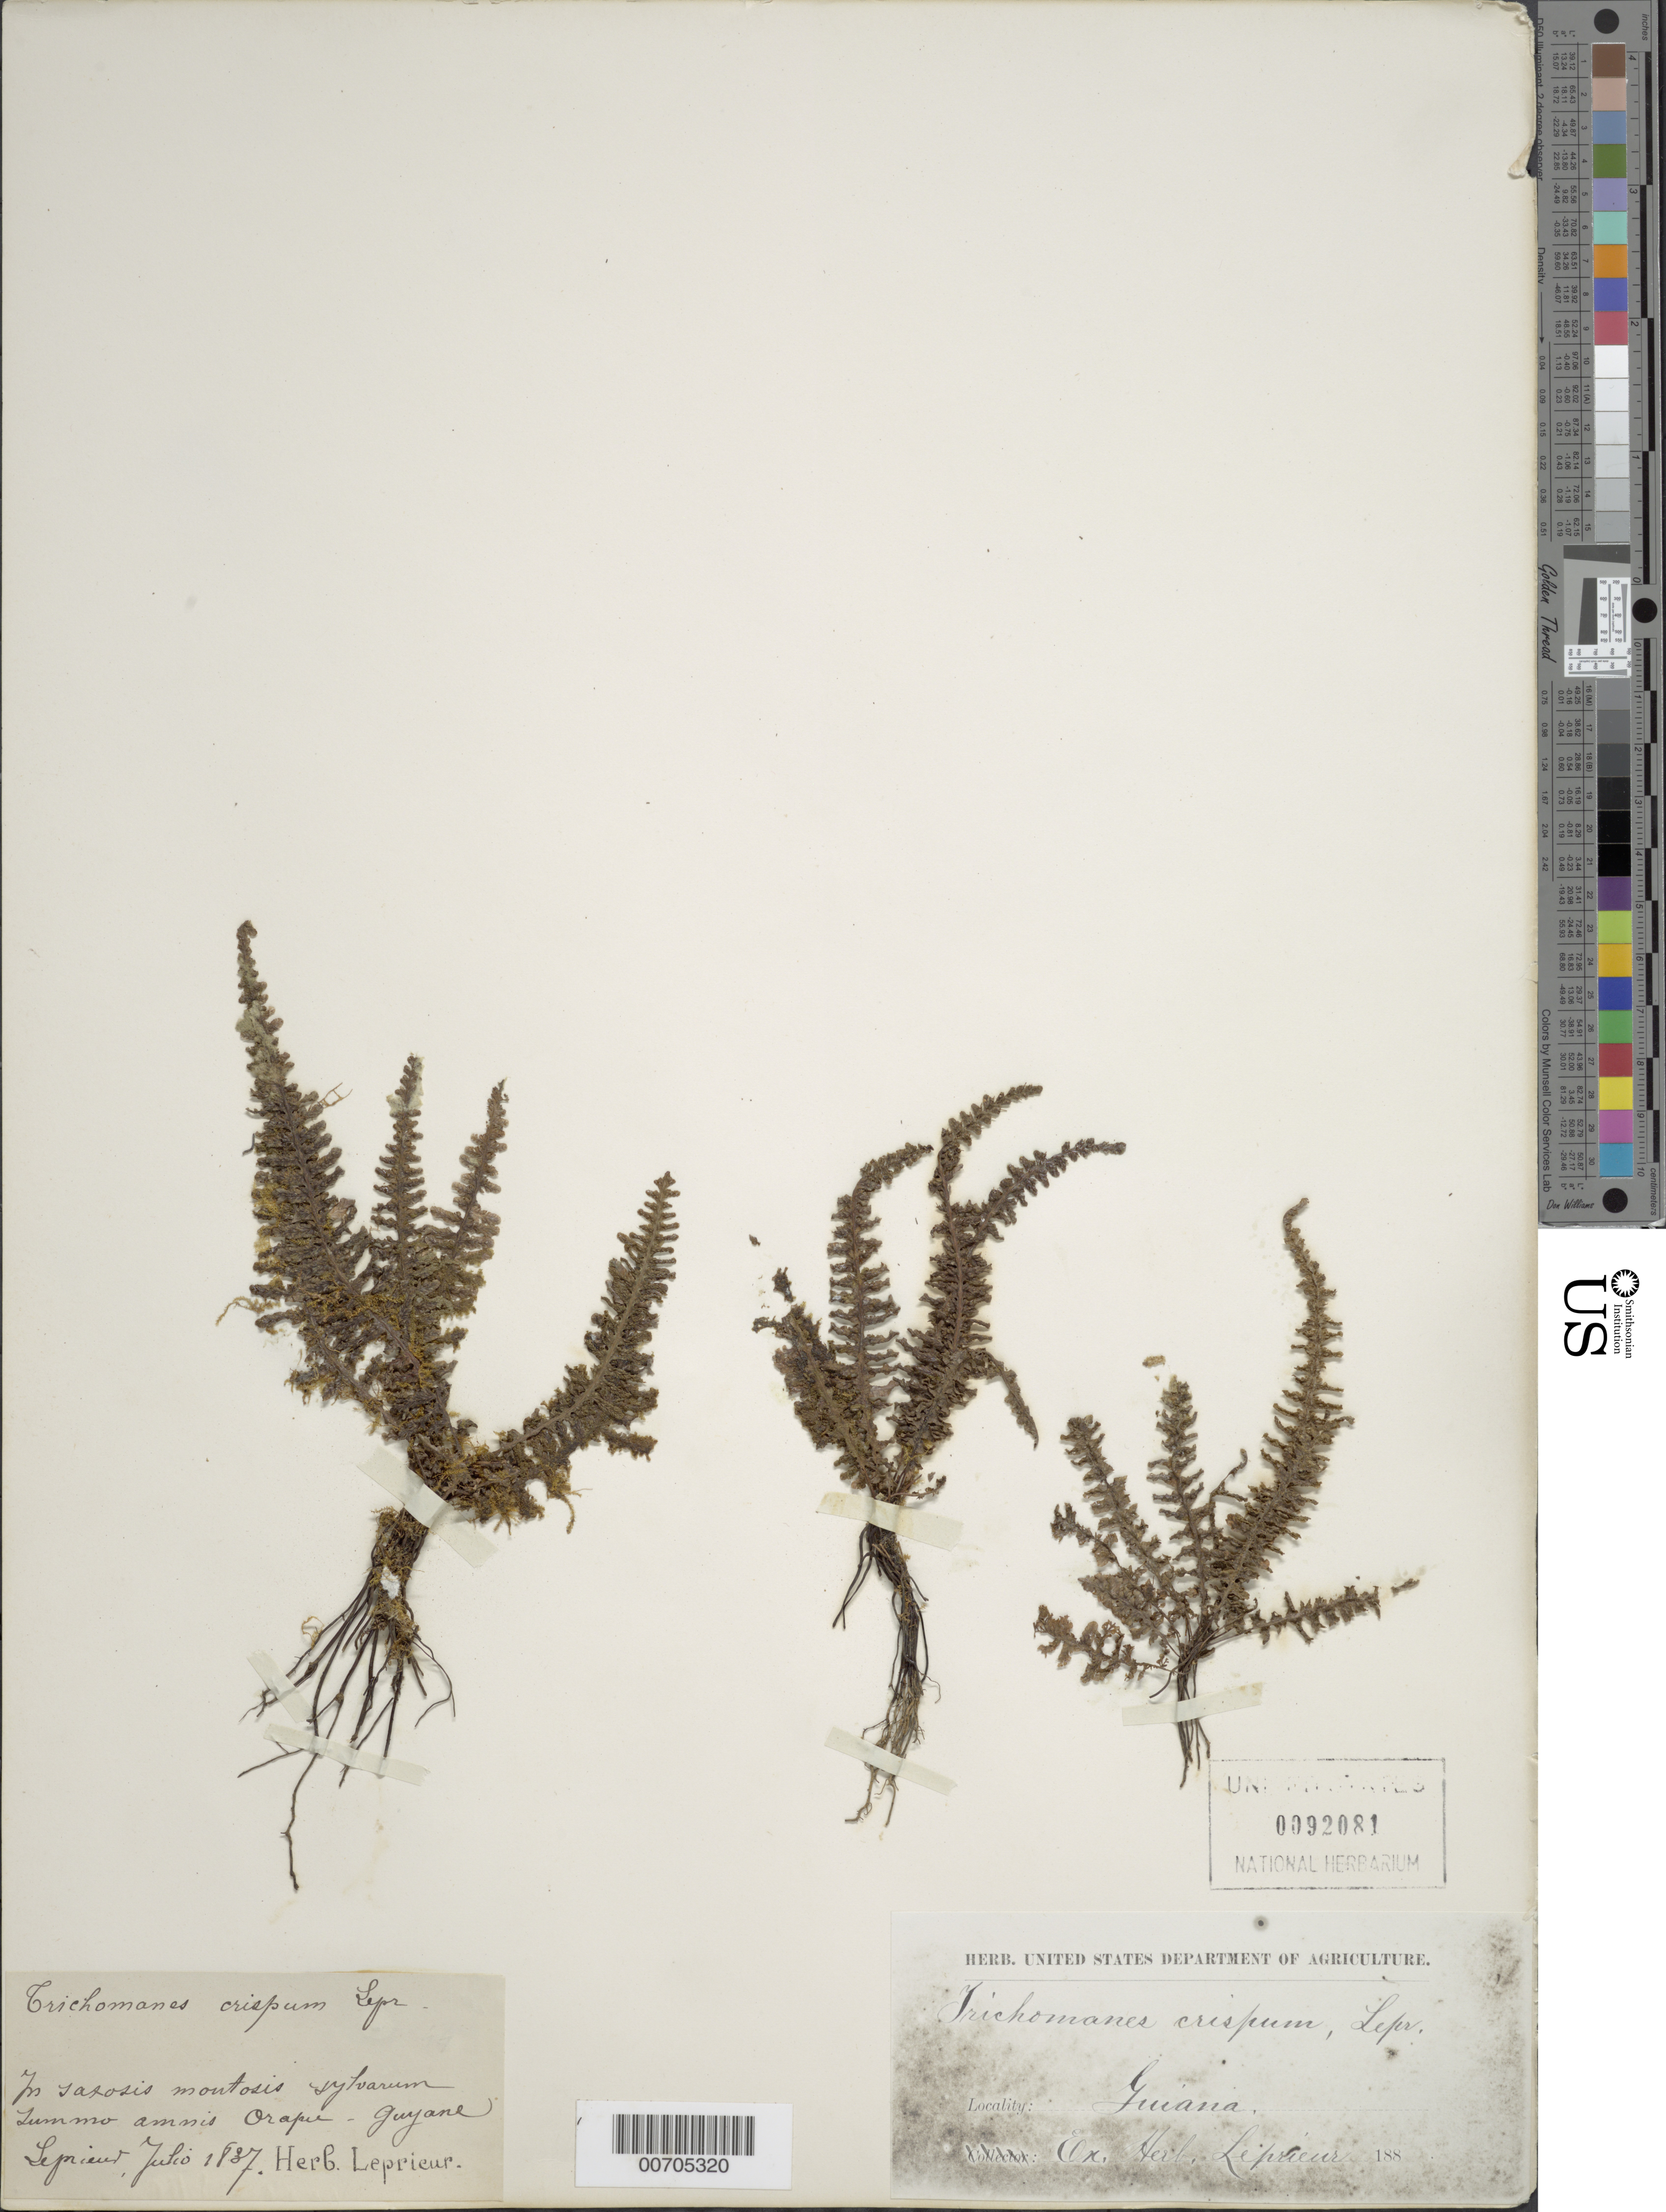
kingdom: Plantae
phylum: Tracheophyta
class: Polypodiopsida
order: Hymenophyllales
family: Hymenophyllaceae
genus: Trichomanes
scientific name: Trichomanes mougeotii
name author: Bosch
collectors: F. M. R. Leprieur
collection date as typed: July 1837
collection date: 1837-07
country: French Guiana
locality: Orapu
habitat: In saxosis montosis sylvanum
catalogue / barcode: US 92081